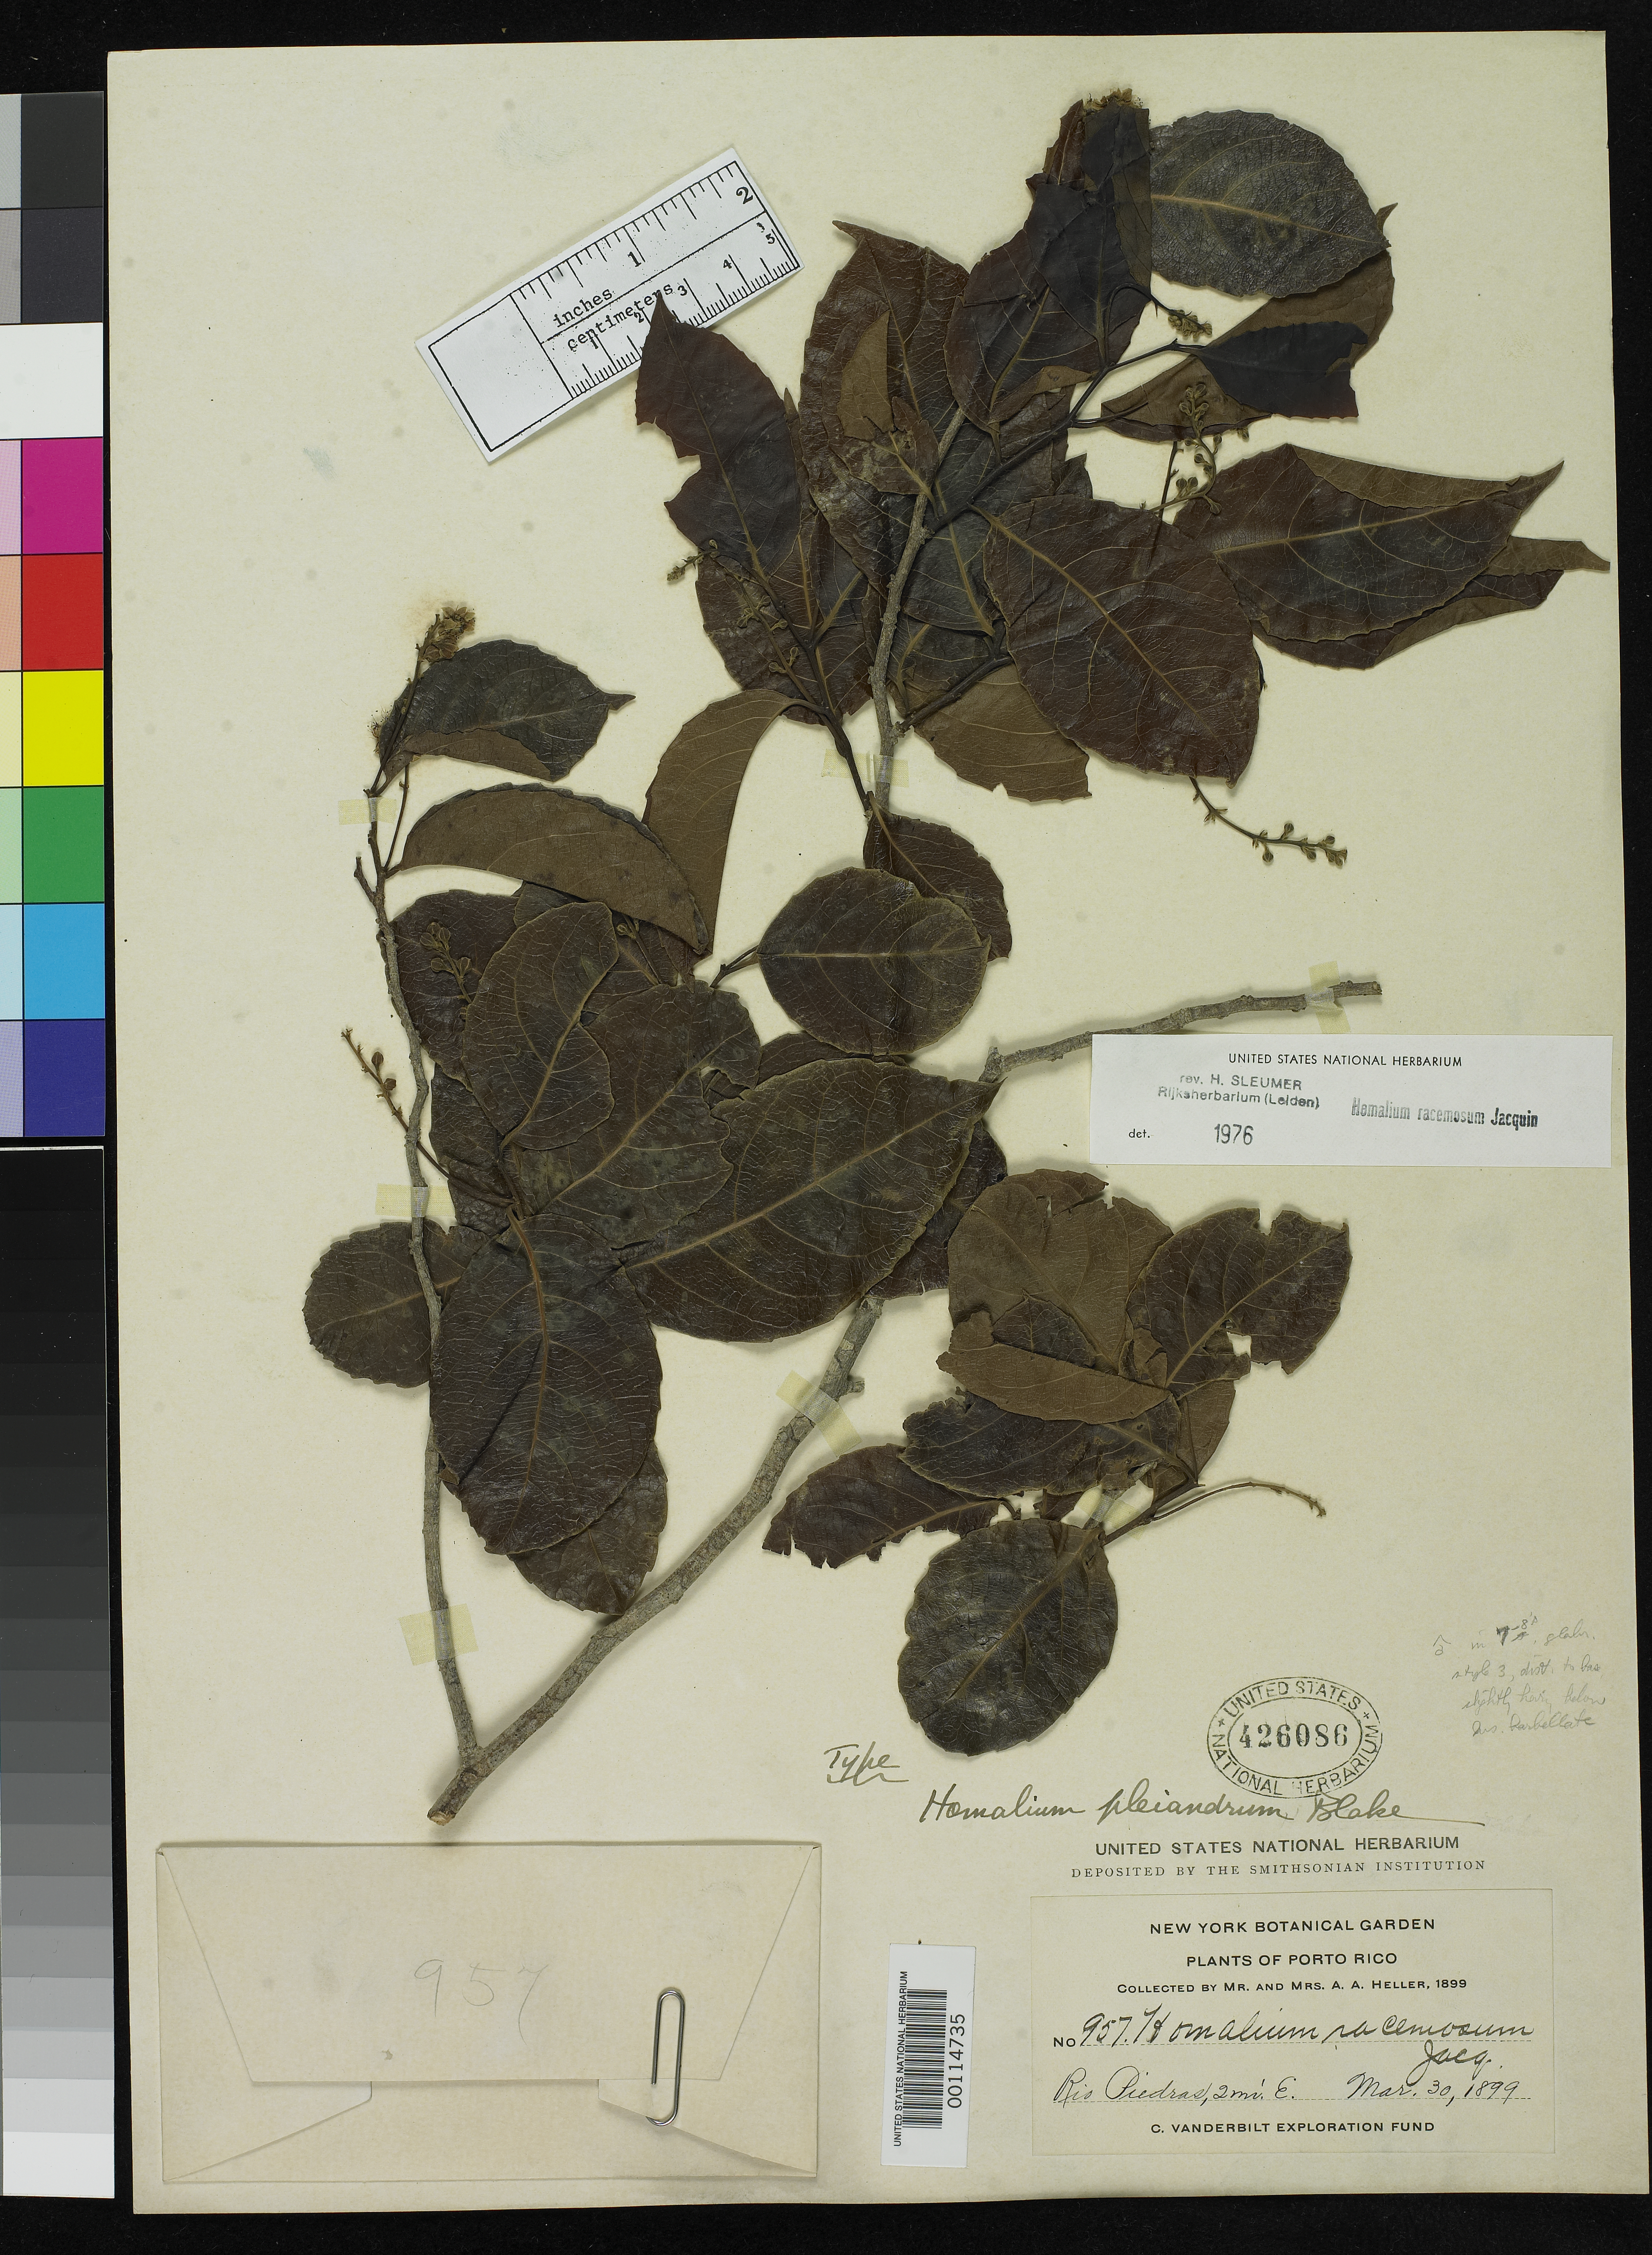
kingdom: Plantae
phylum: Tracheophyta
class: Magnoliopsida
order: Malpighiales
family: Salicaceae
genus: Homalium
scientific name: Homalium pleiandrum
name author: S.F. Blake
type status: Holotype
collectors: A. A. Heller & E. G. Heller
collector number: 957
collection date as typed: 30 Mar 1899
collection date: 1899-03-30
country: Puerto Rico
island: Greater Antilles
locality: Near Rio Piedras.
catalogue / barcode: US 426086